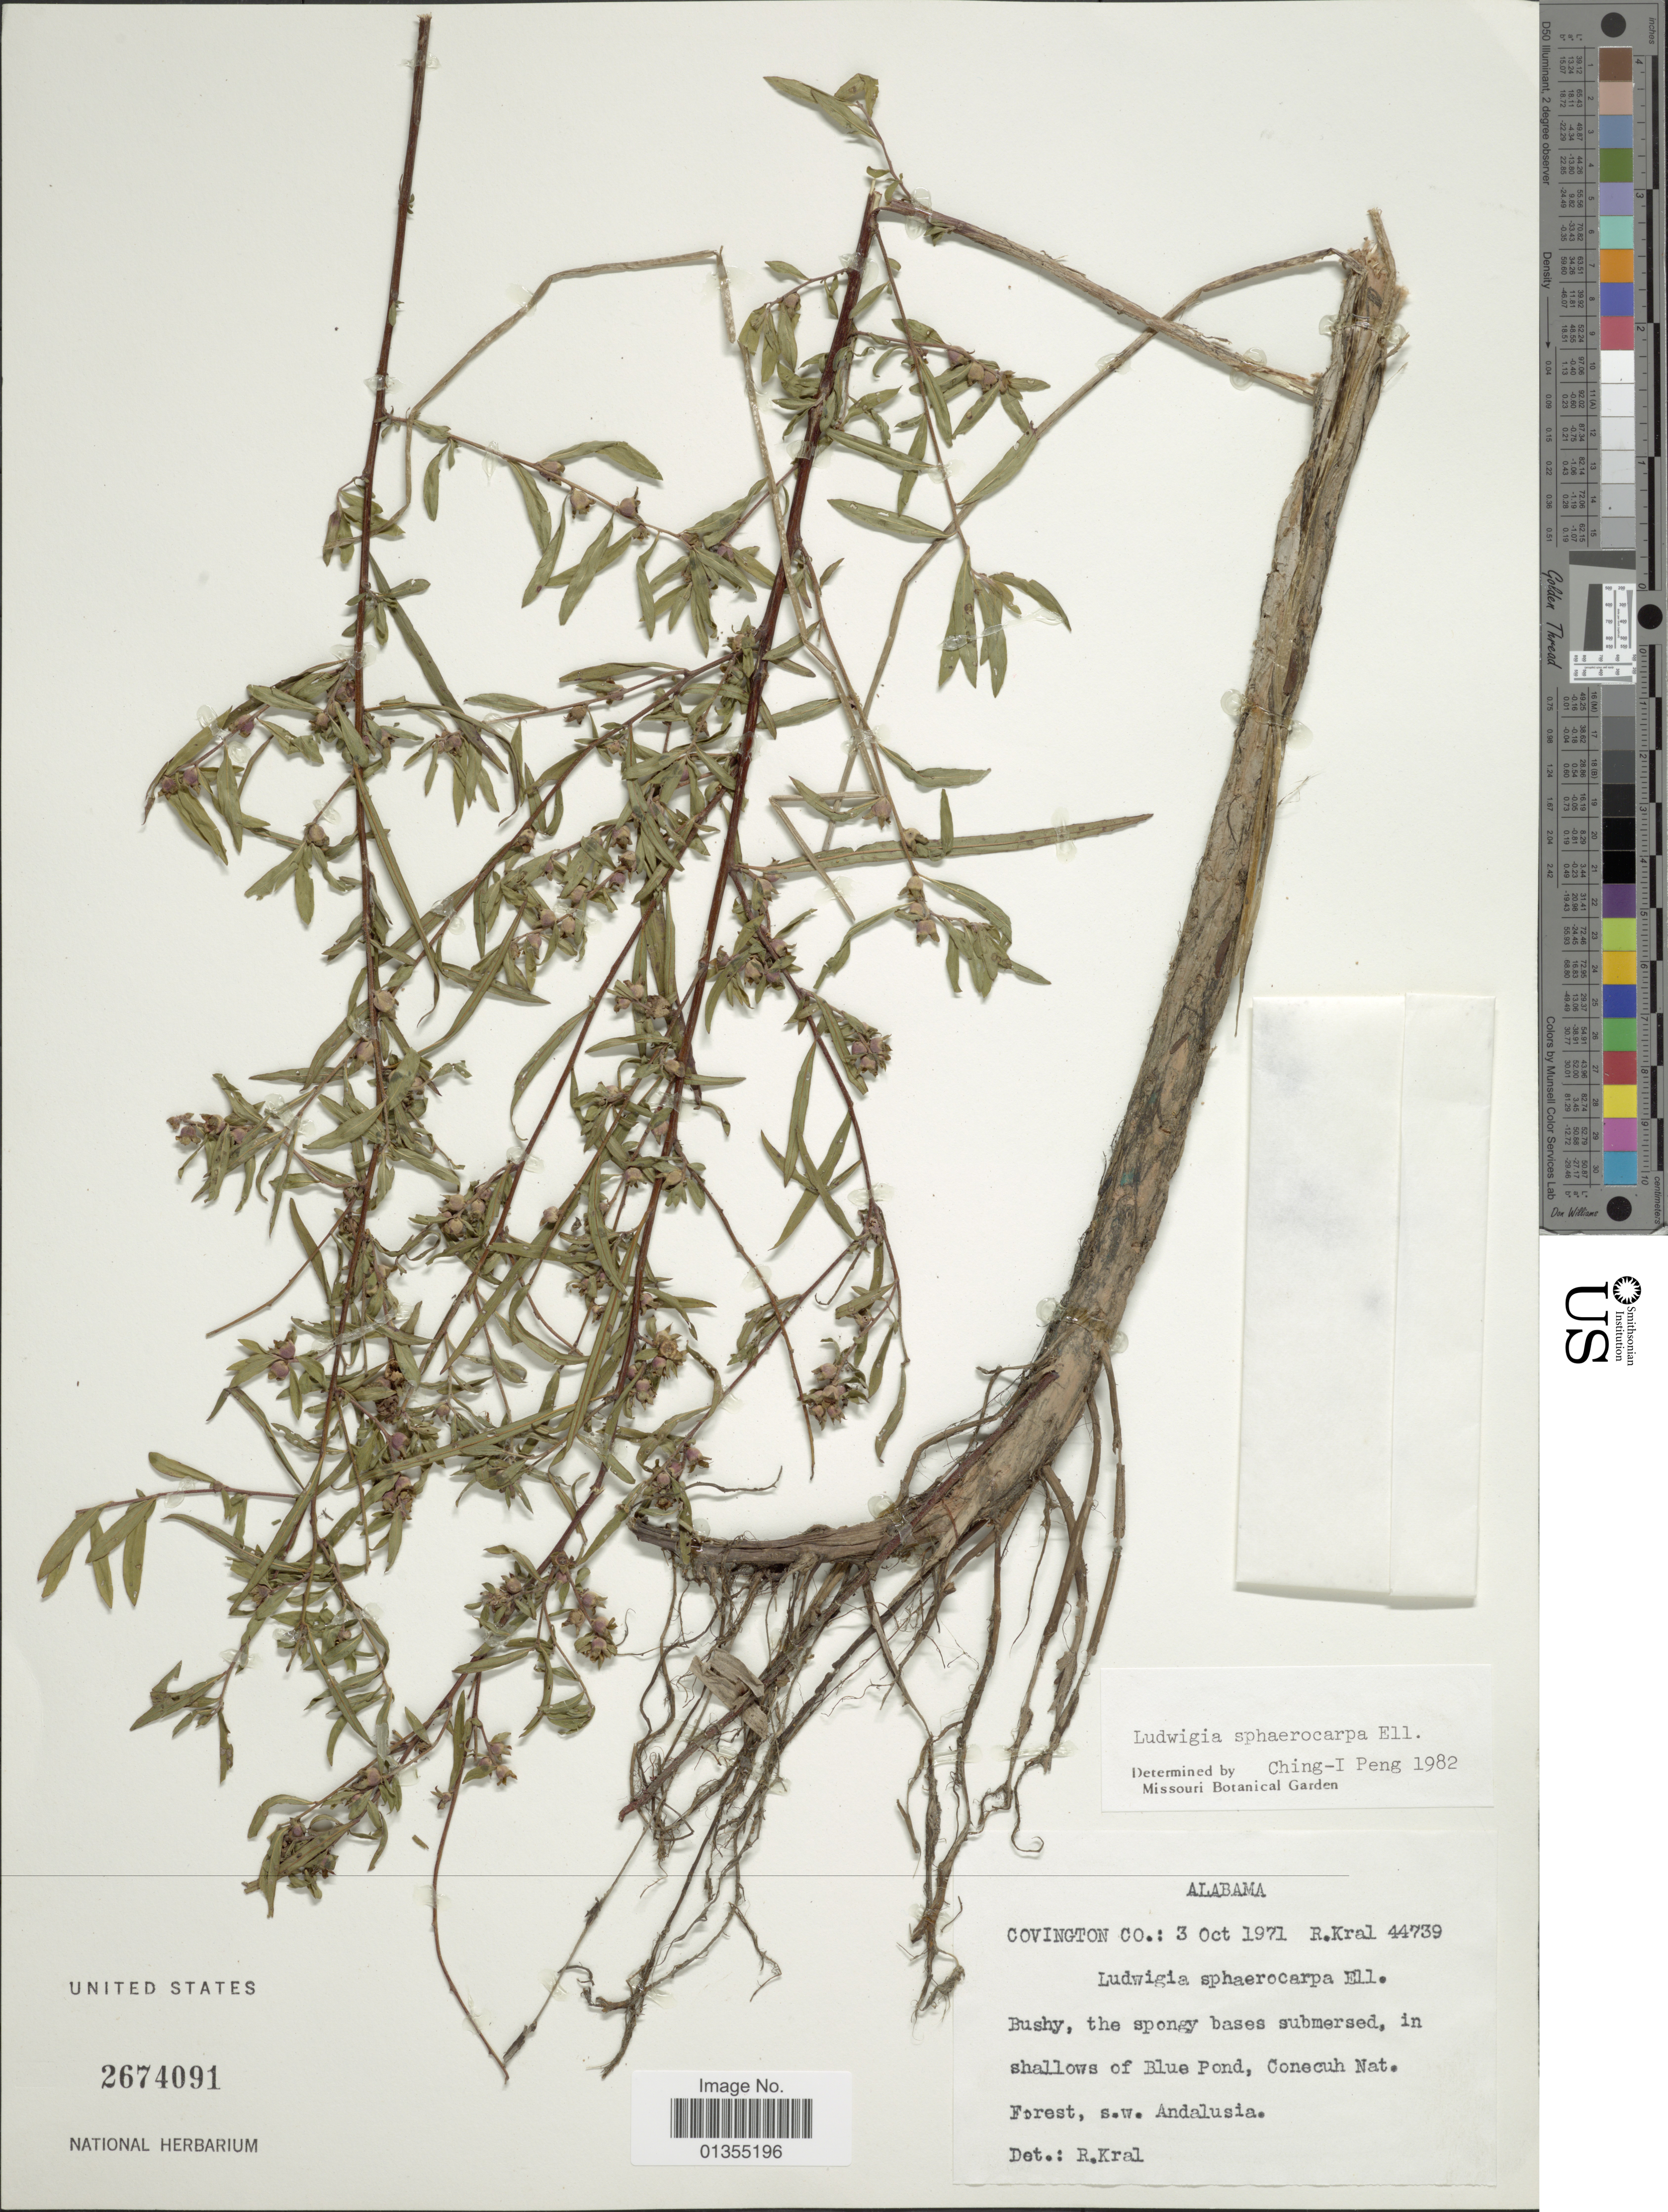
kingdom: Plantae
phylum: Tracheophyta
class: Magnoliopsida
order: Myrtales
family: Onagraceae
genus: Ludwigia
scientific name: Ludwigia sphaerocarpa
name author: Elliott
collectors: R. Kral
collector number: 44739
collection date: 1971-10-03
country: United States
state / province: Alabama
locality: Covington Co. In shallows of Blue Pond, Conecuh Nat.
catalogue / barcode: US 2674091